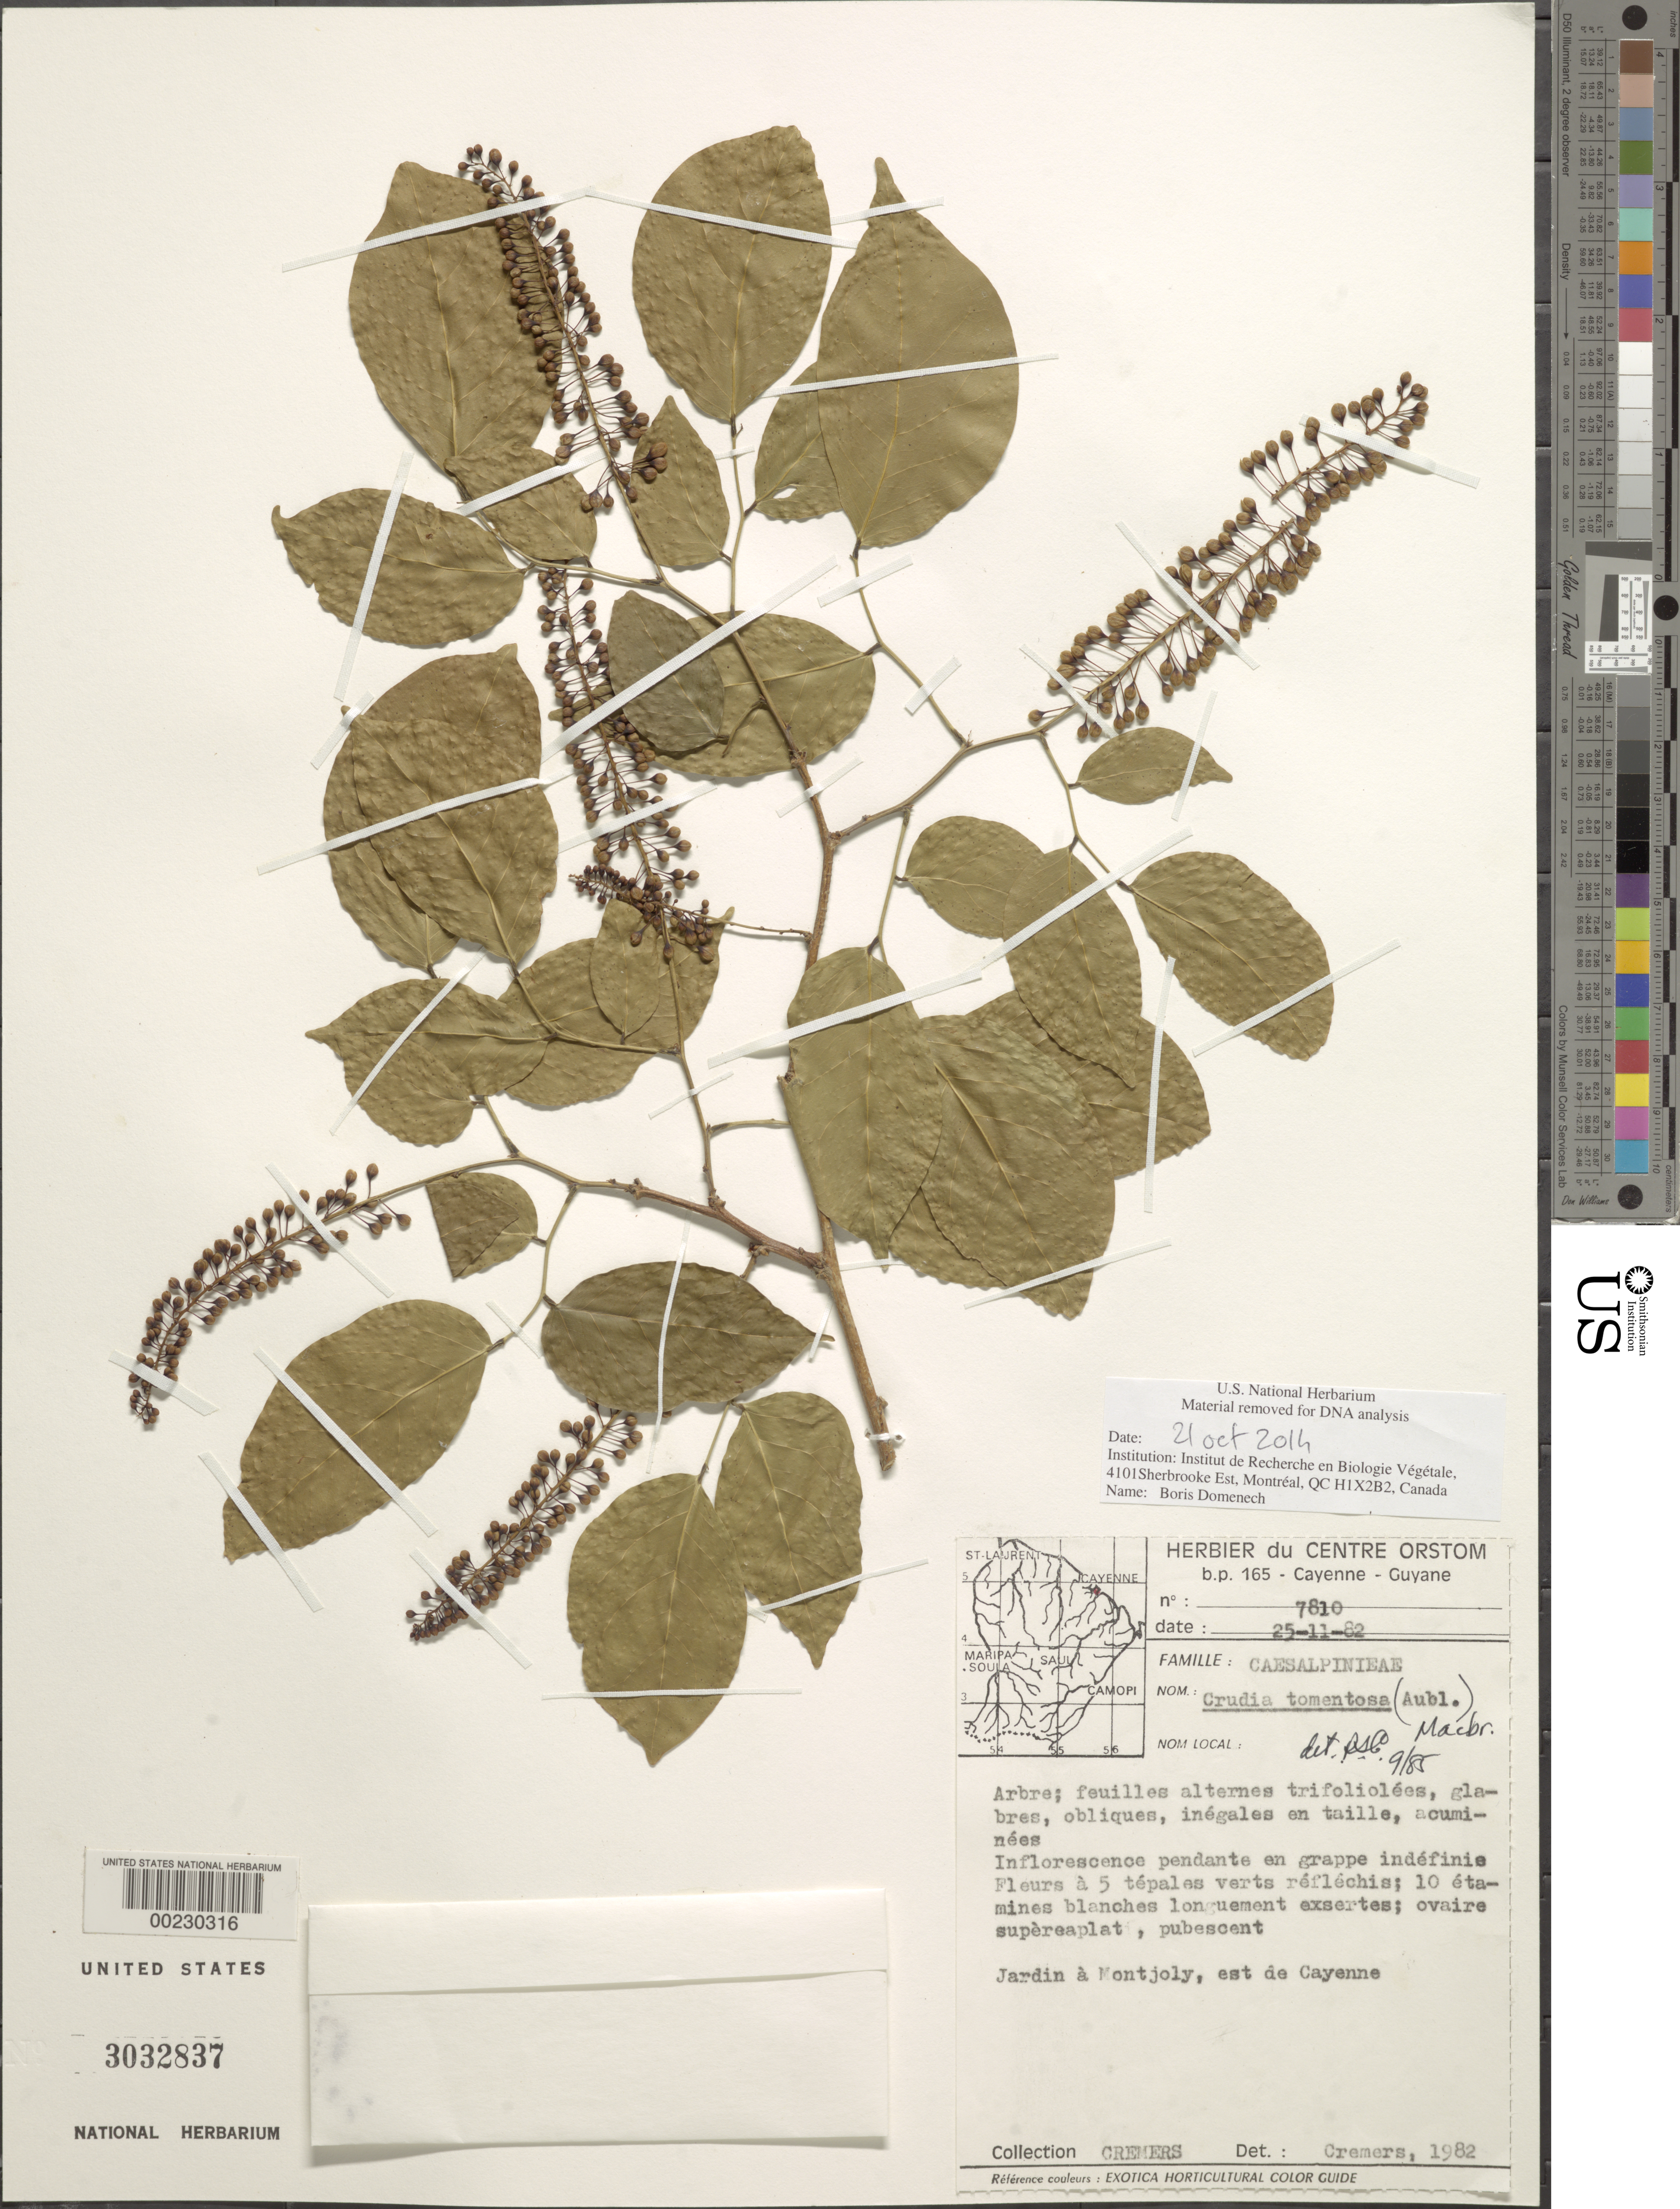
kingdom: Plantae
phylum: Tracheophyta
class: Magnoliopsida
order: Fabales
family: Fabaceae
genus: Crudia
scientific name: Crudia tomentosa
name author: (Aubl.) J.F. Macbr.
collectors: G. Cremers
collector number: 7810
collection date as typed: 25 Nov 1982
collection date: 1982-11-25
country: French Guiana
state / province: Cayenne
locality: Jardin de montjoly, e of cayenne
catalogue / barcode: US 3032837